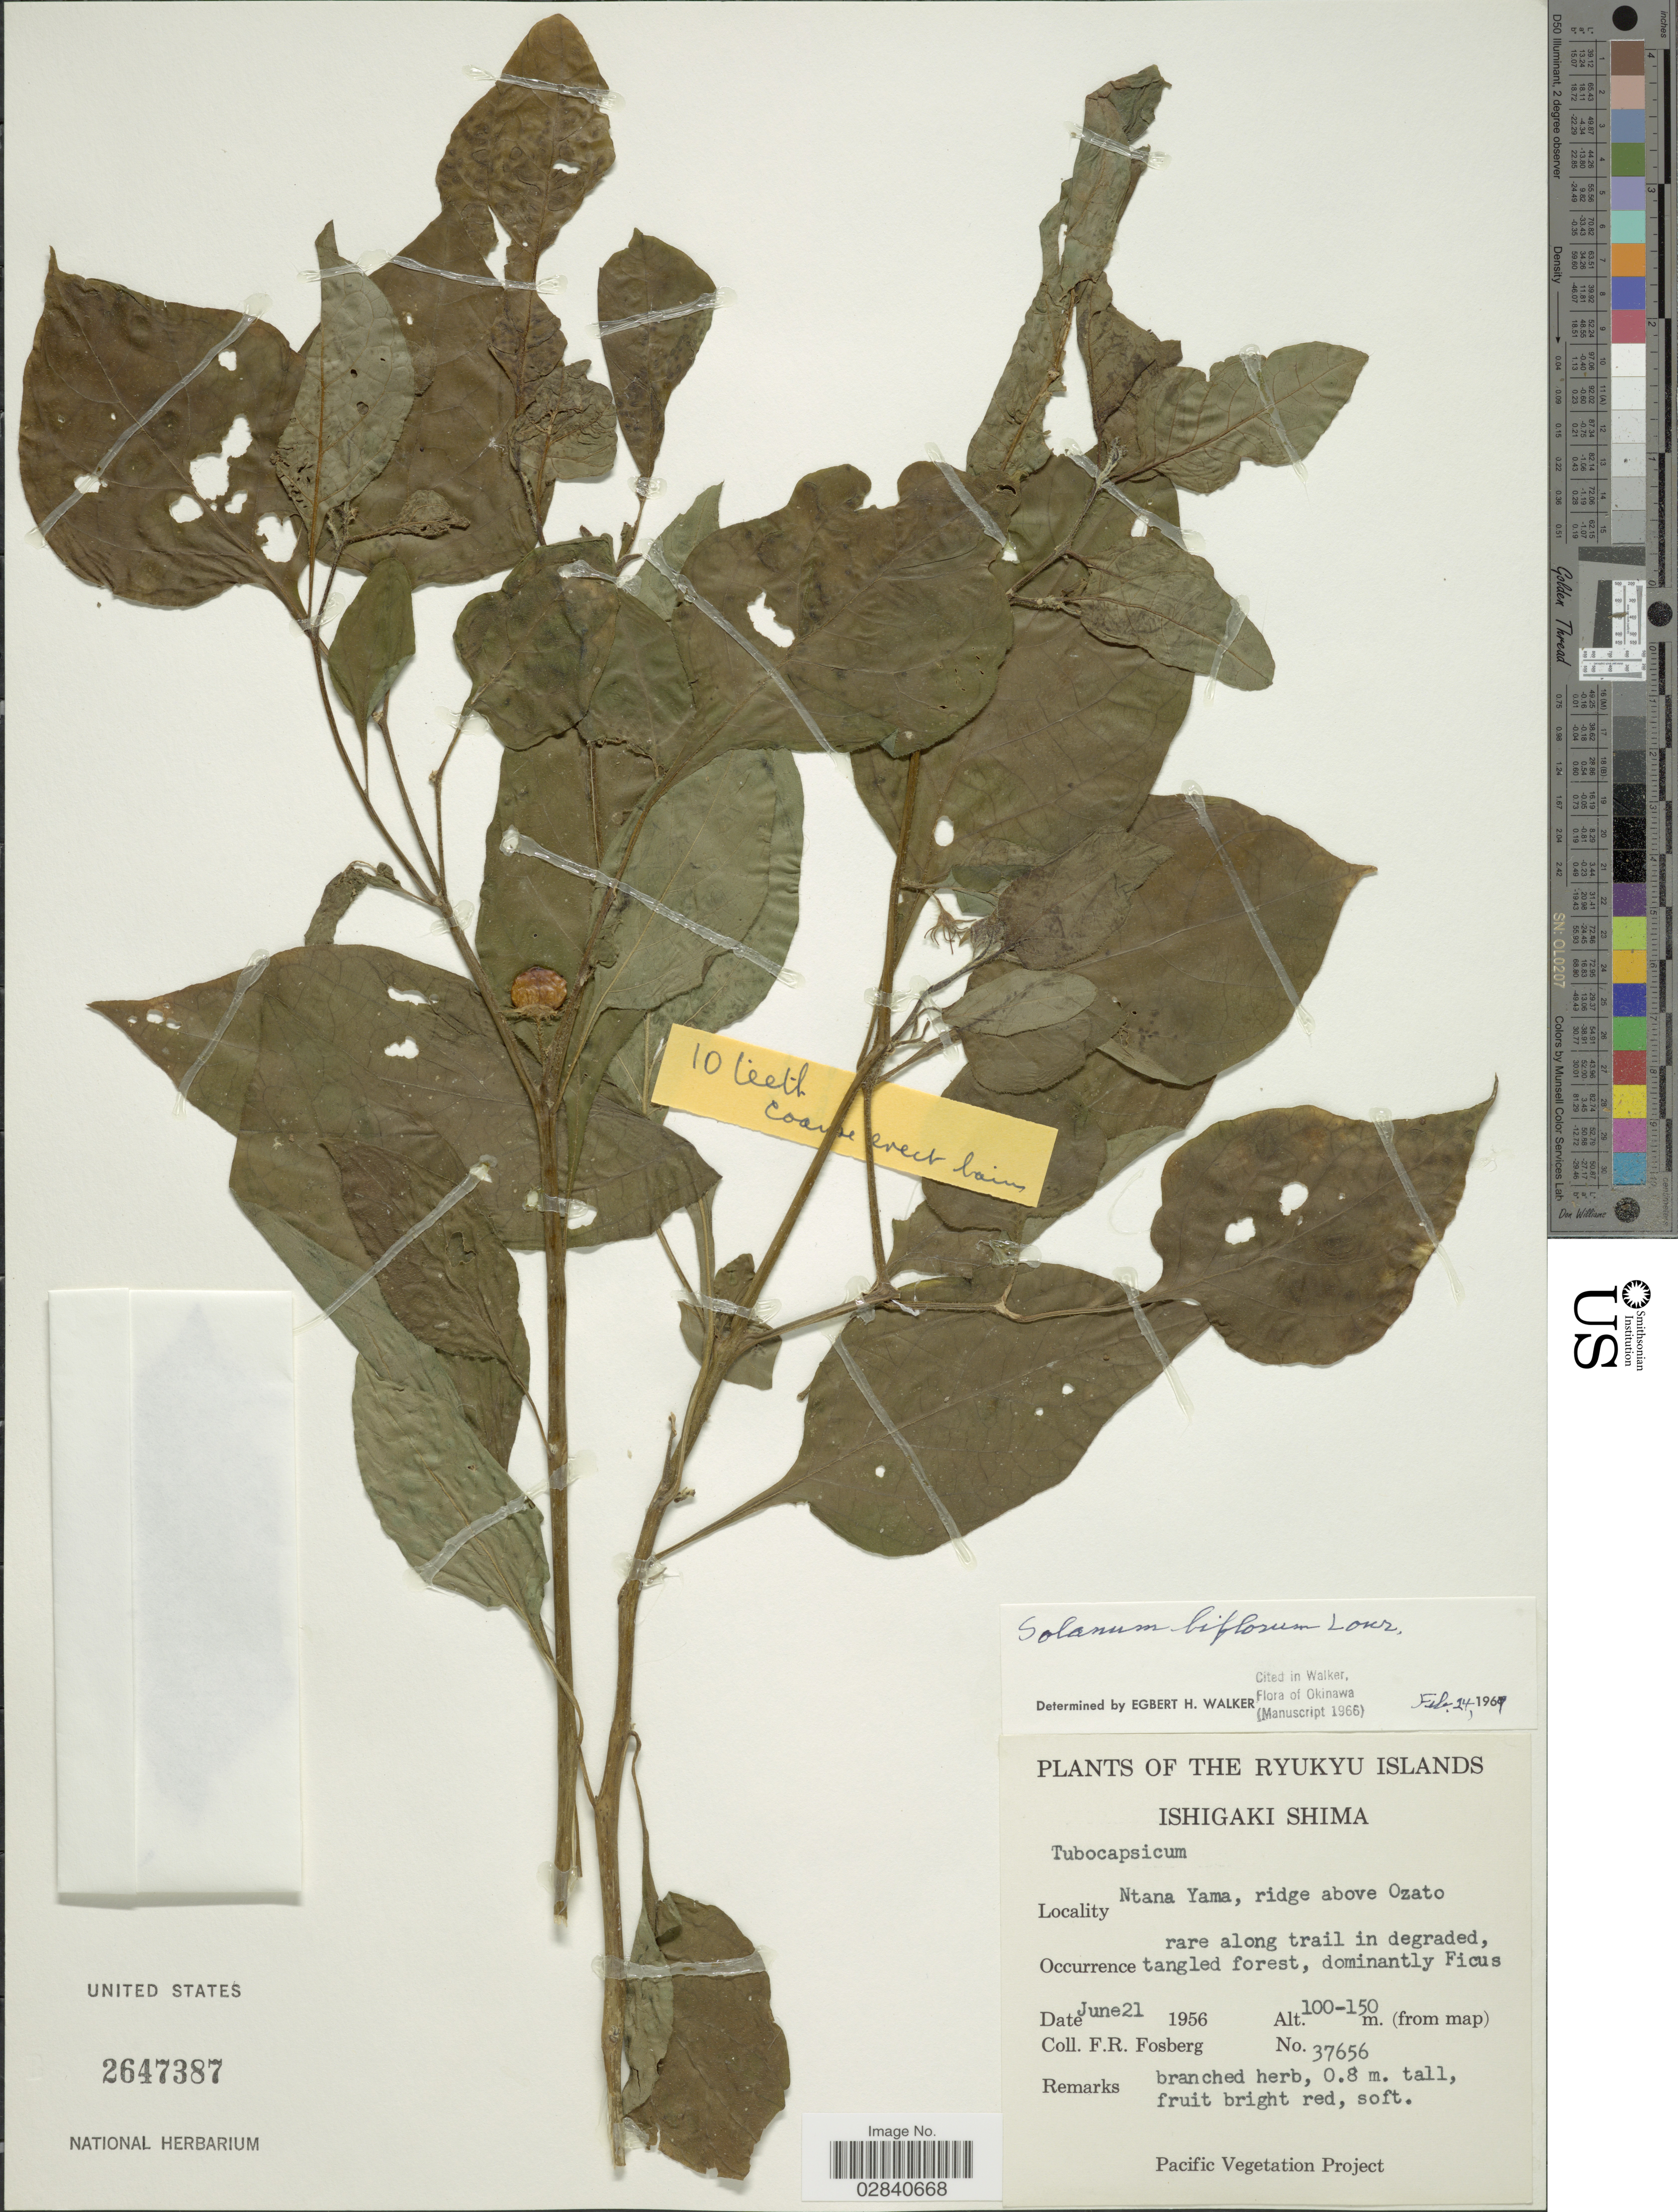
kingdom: Plantae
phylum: Tracheophyta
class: Magnoliopsida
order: Solanales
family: Solanaceae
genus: Lycianthes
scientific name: Lycianthes biflora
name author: (Lour.) Bitter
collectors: F. R. Fosberg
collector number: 37656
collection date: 1956-06-21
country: Japan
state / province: Okinawa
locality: Ryukyu Islands. Ishigaki Shima. Ntana Yama, ridge above Ozato.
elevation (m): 100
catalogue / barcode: US 2647387